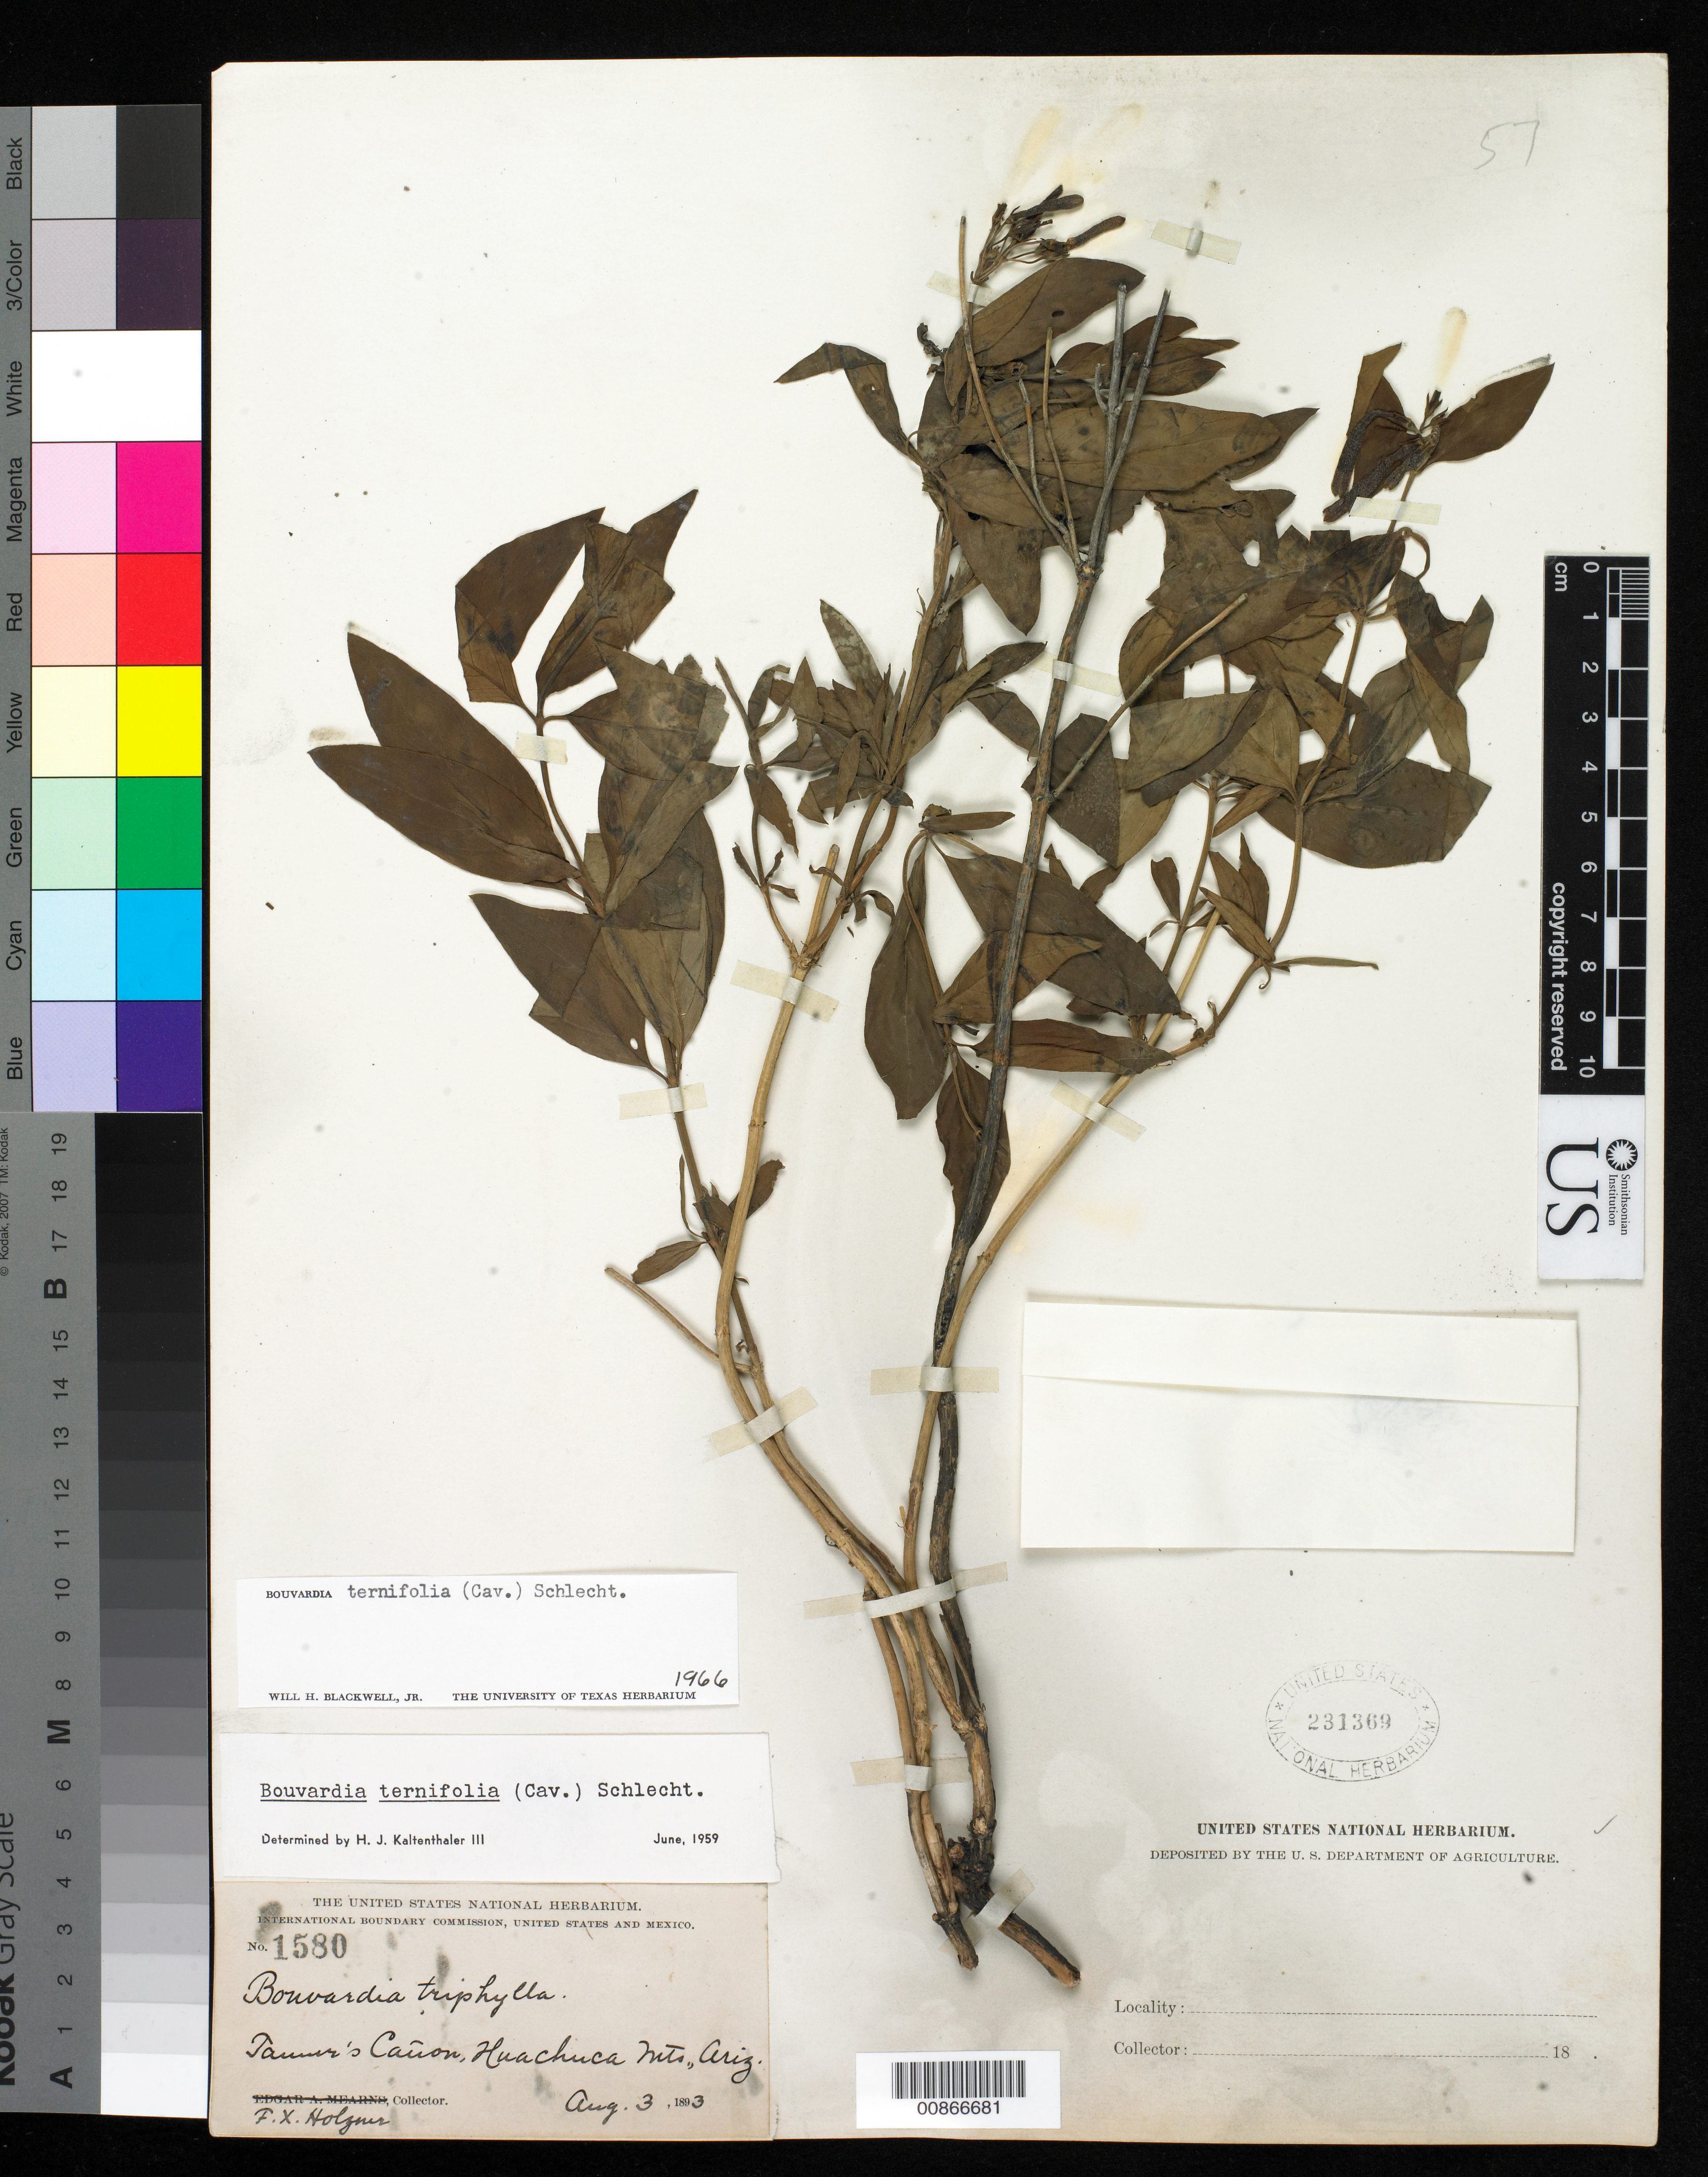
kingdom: Plantae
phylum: Tracheophyta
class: Magnoliopsida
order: Gentianales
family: Rubiaceae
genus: Bouvardia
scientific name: Bouvardia ternifolia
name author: (Cav.) Schltdl.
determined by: Blackwell, W. H., Jr.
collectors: F. X. Holzner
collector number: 1580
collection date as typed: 03 Aug 1893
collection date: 1893-08-03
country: United States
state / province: Arizona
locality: Tanner's Canyon, Huachuca Mts.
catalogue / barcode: US 231369